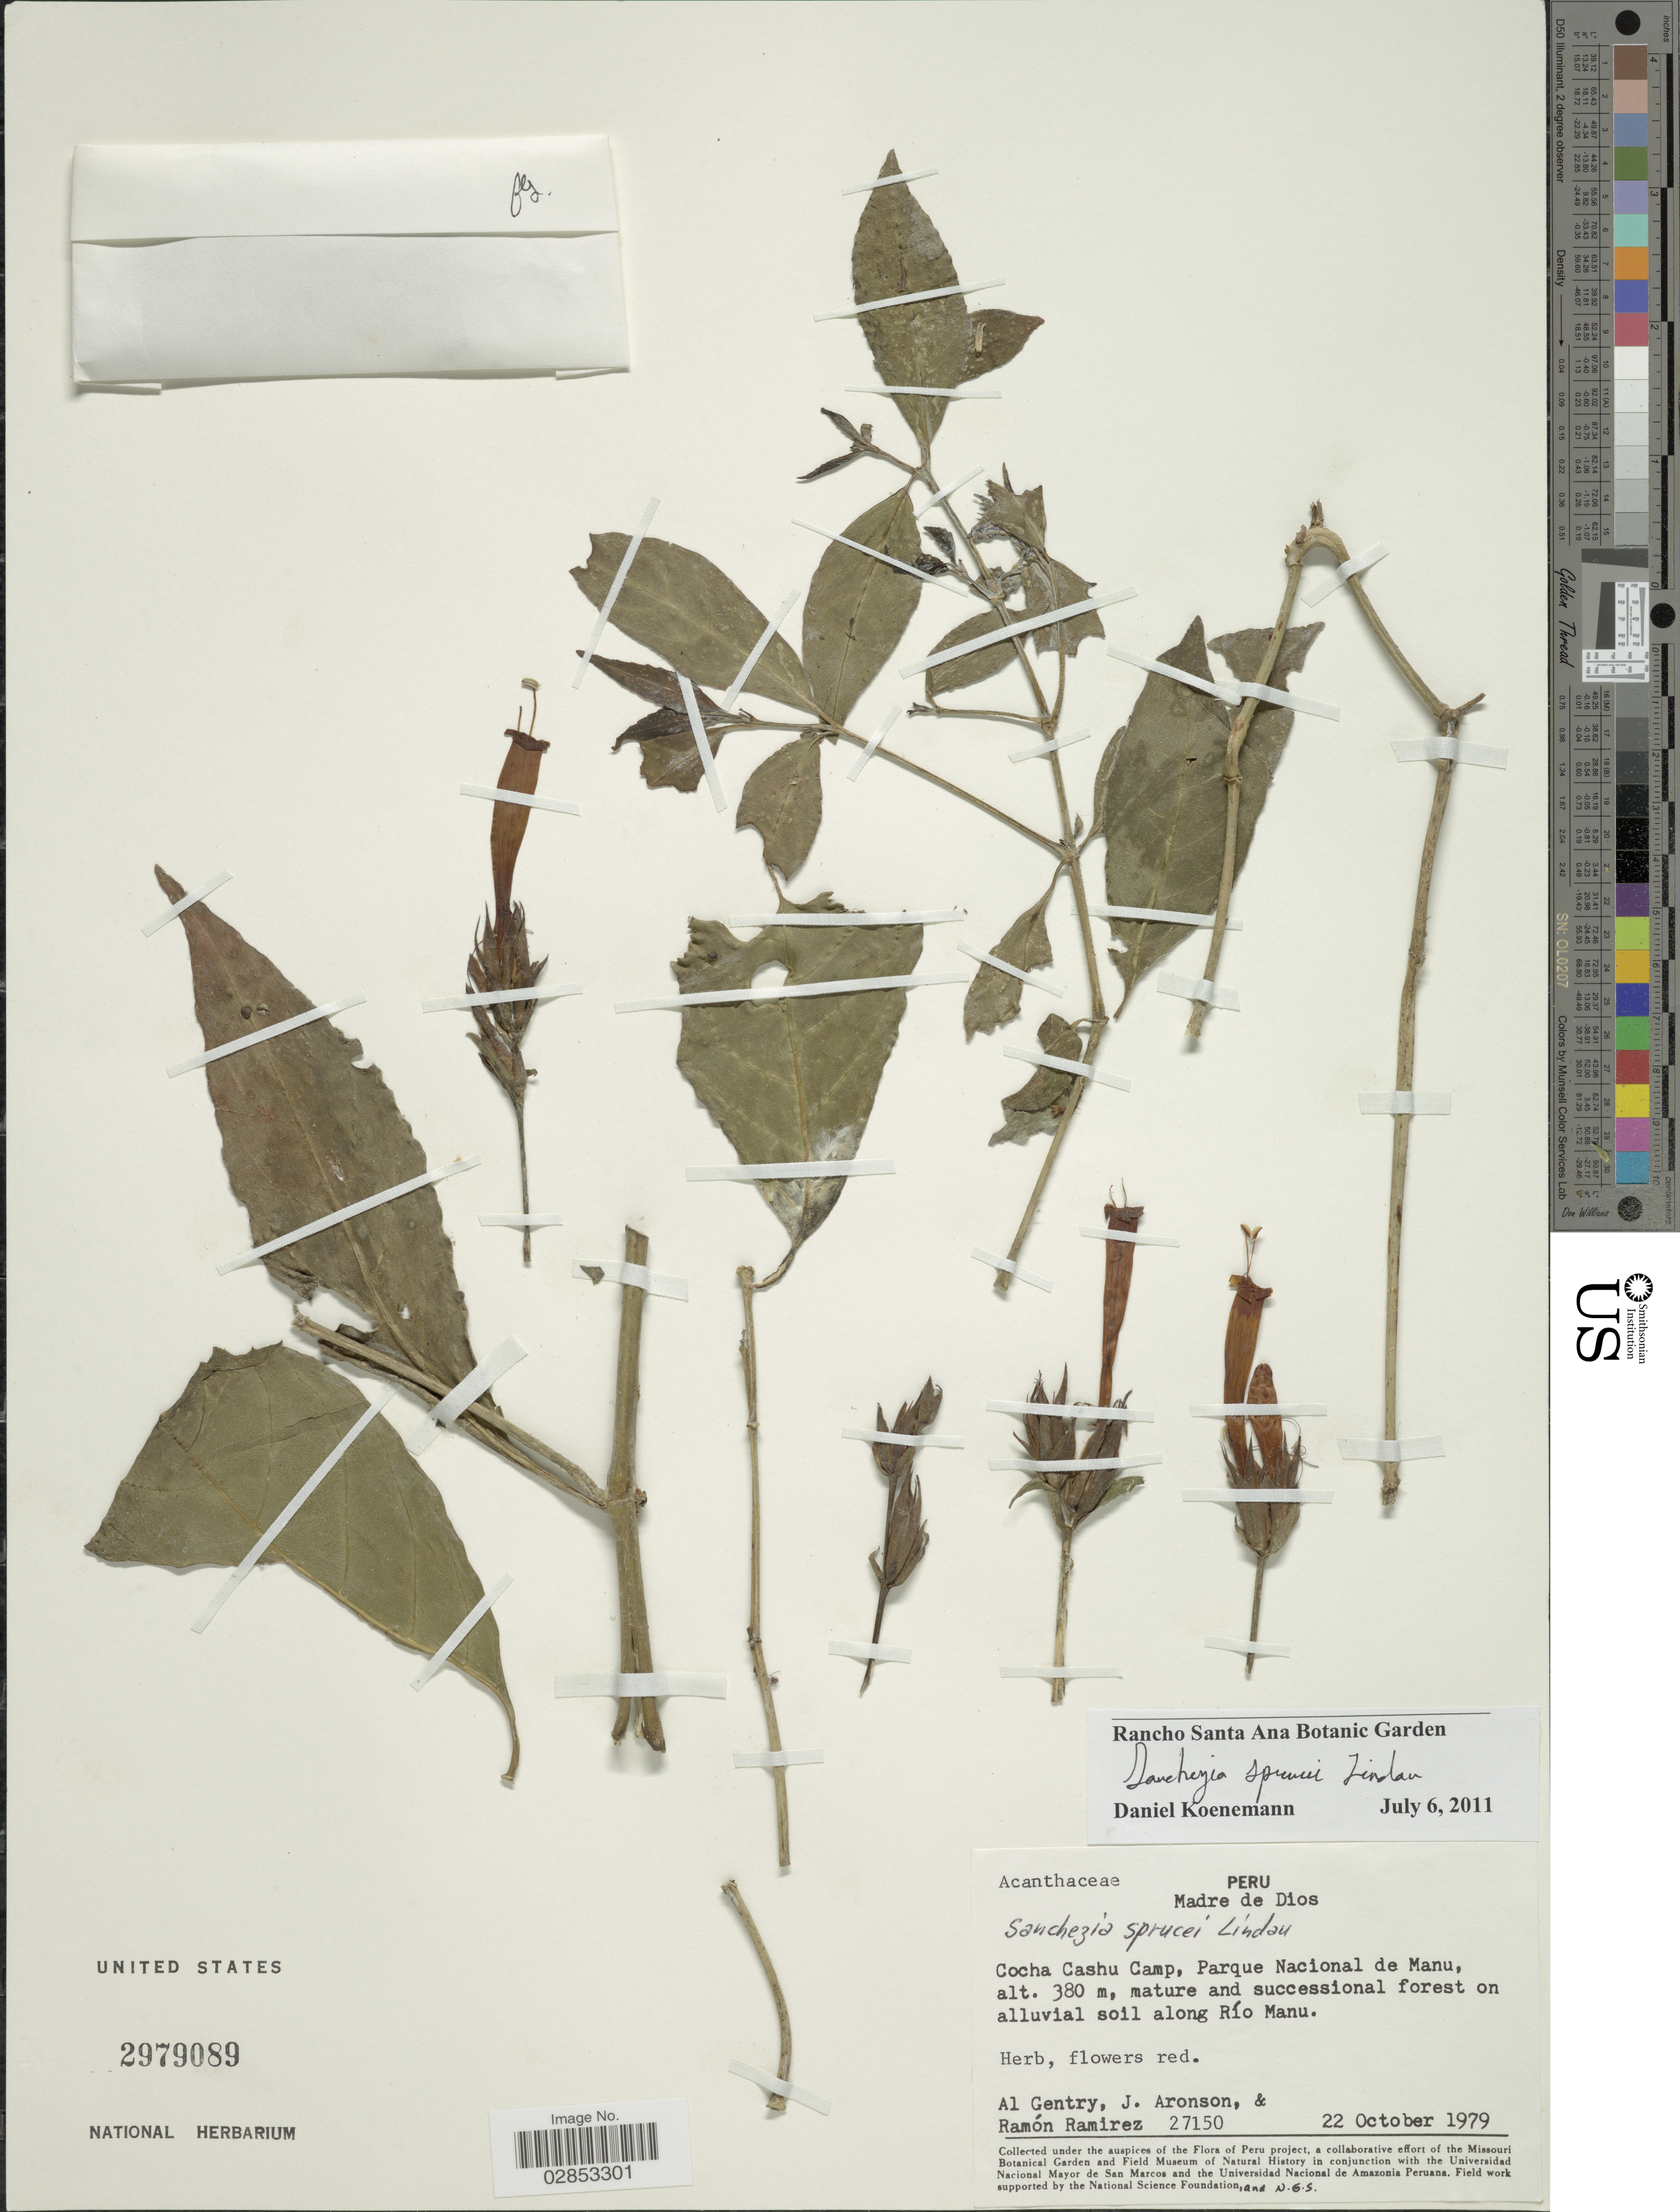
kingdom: Plantae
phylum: Tracheophyta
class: Magnoliopsida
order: Lamiales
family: Acanthaceae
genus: Sanchezia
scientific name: Sanchezia dubia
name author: I.H.F. Azevedo & P.L.R. Moraes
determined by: Azevedo, Igor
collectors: A. H. Gentry, J. Aronson & R. Ramirez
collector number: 27150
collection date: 1979-10-22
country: Peru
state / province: Madre de Dios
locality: Madre de Dios, Cocha Cashu Camp, Parque Nacional de Manu, mature and successional forest on alluvial soil along Río Manu.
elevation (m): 380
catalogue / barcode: US 2979089